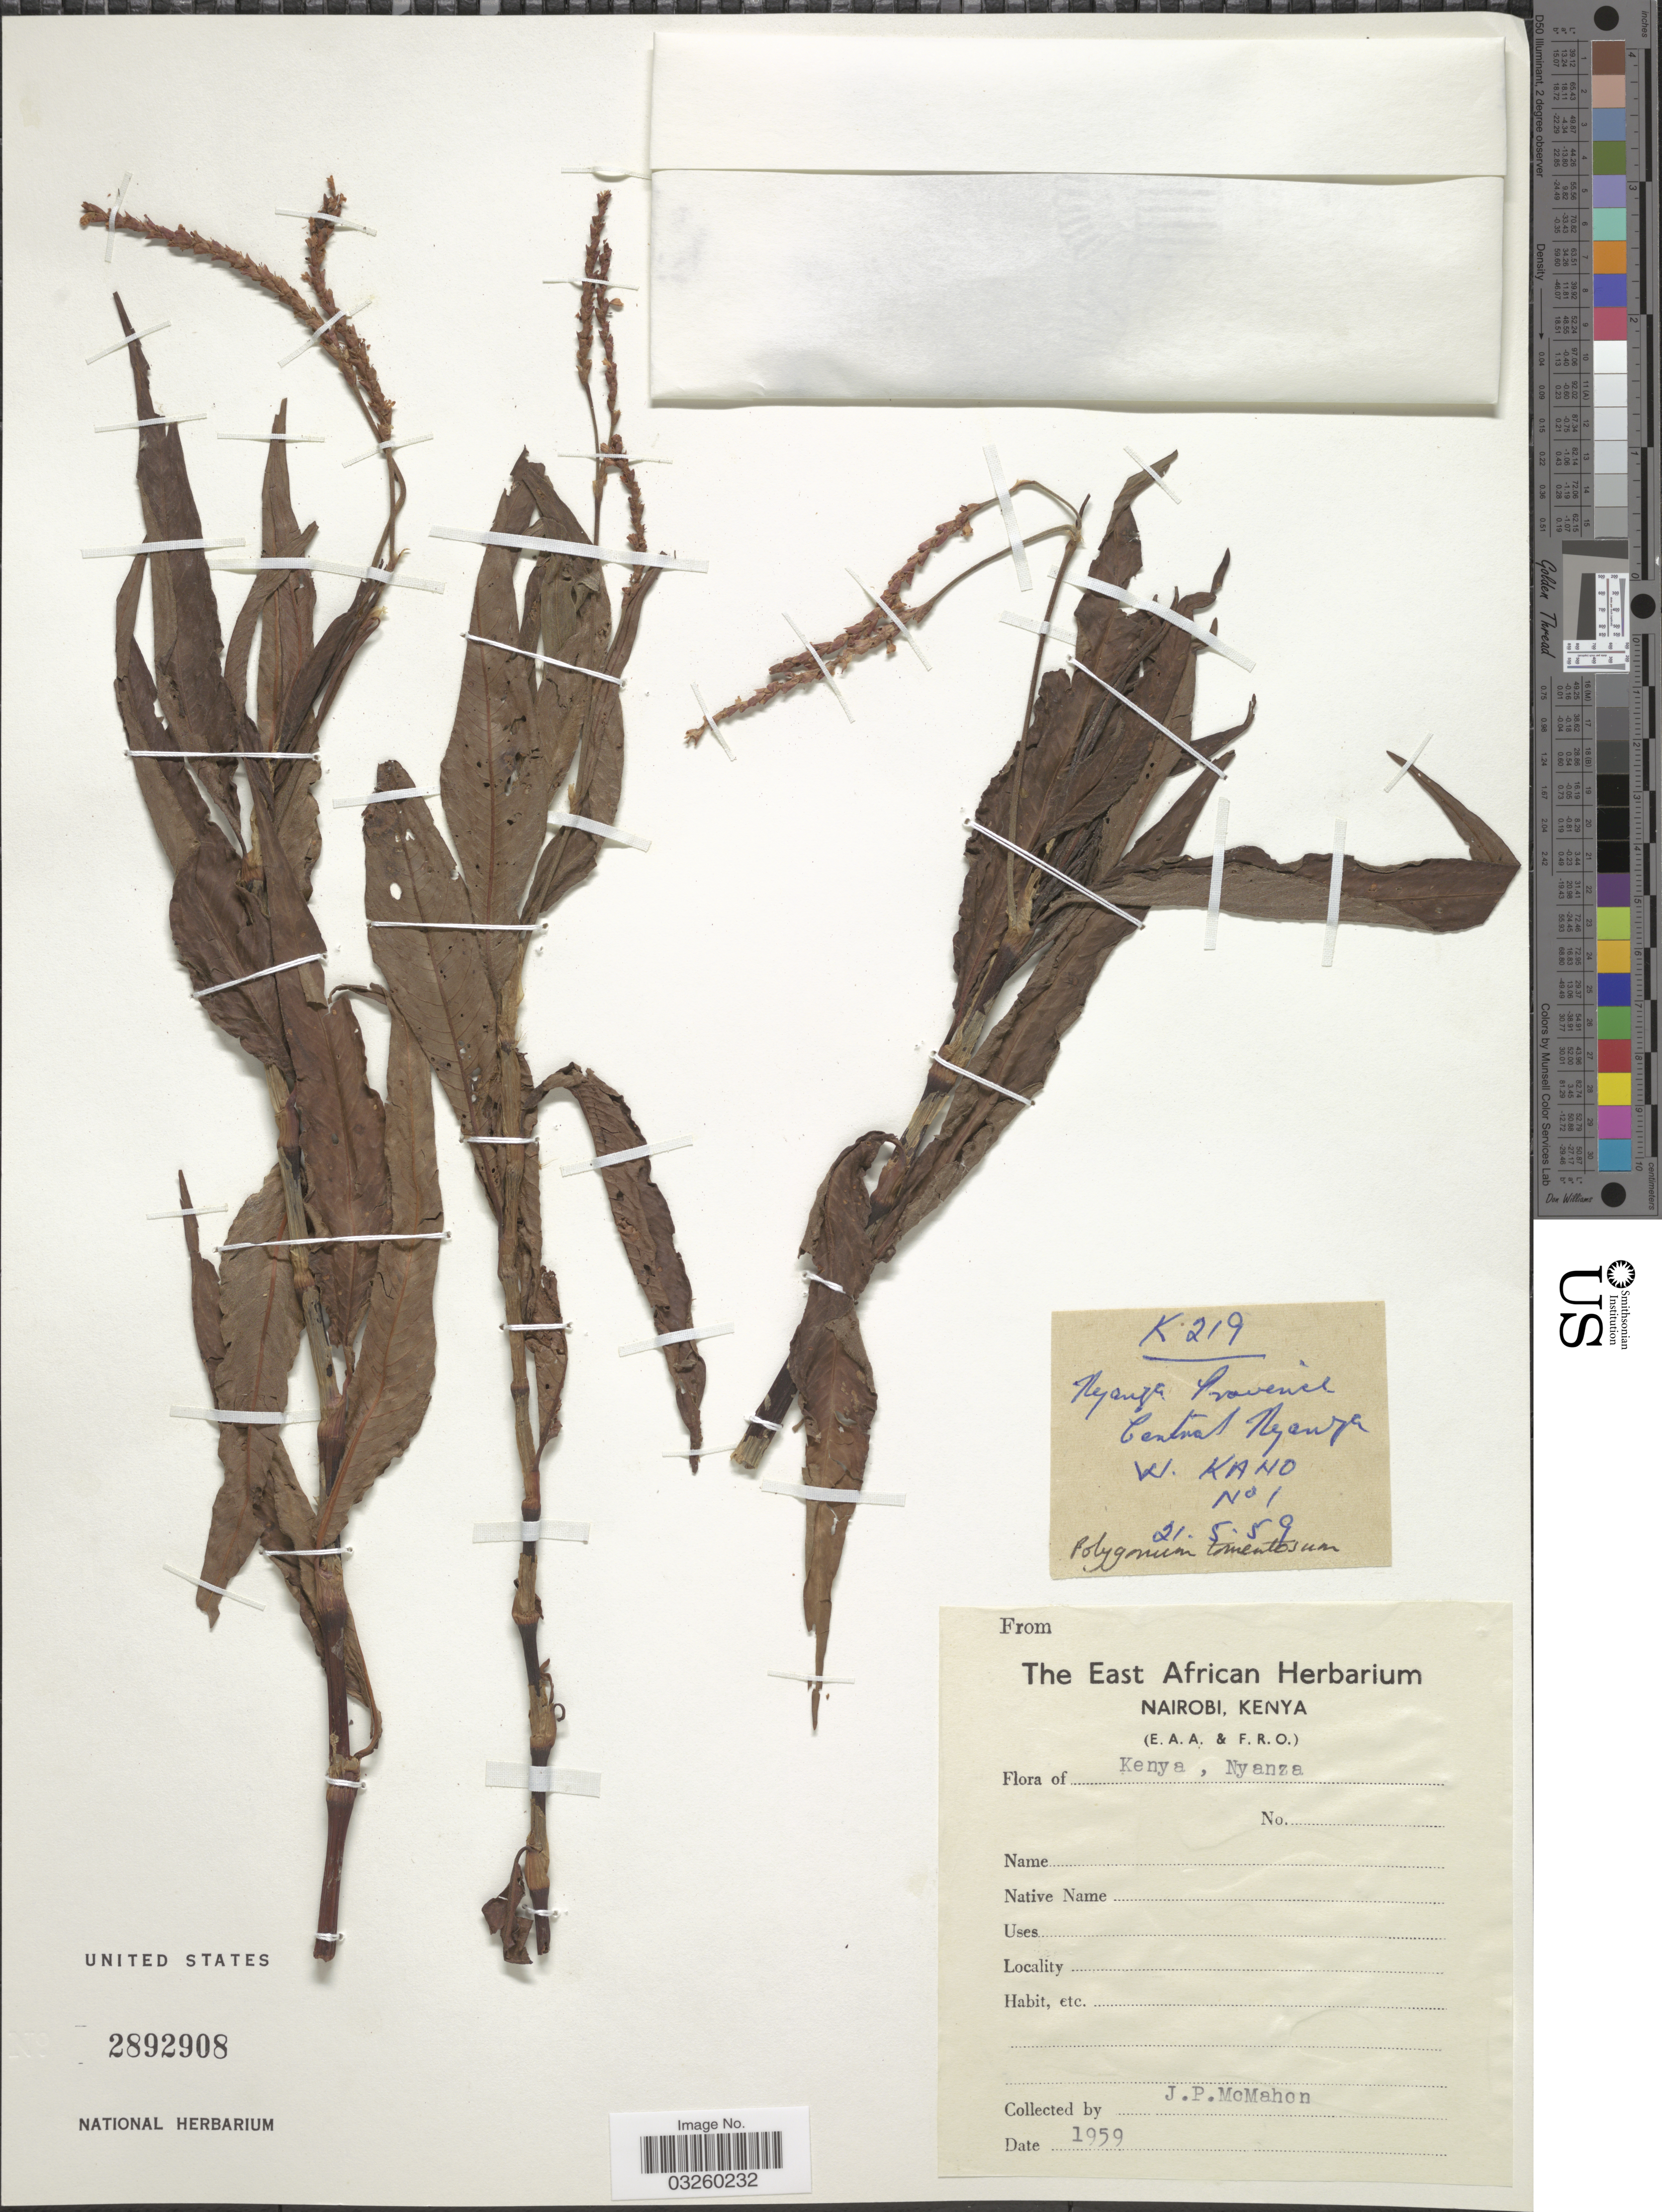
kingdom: Plantae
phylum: Tracheophyta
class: Magnoliopsida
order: Caryophyllales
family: Polygonaceae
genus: Polygonum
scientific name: Polygonum tomentosum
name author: Willd.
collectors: J. Mcmahon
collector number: K219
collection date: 1959-05-21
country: Kenya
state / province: Kisumu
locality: Central Nyanza. W. Kano. N° 1.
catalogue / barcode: US 2892908